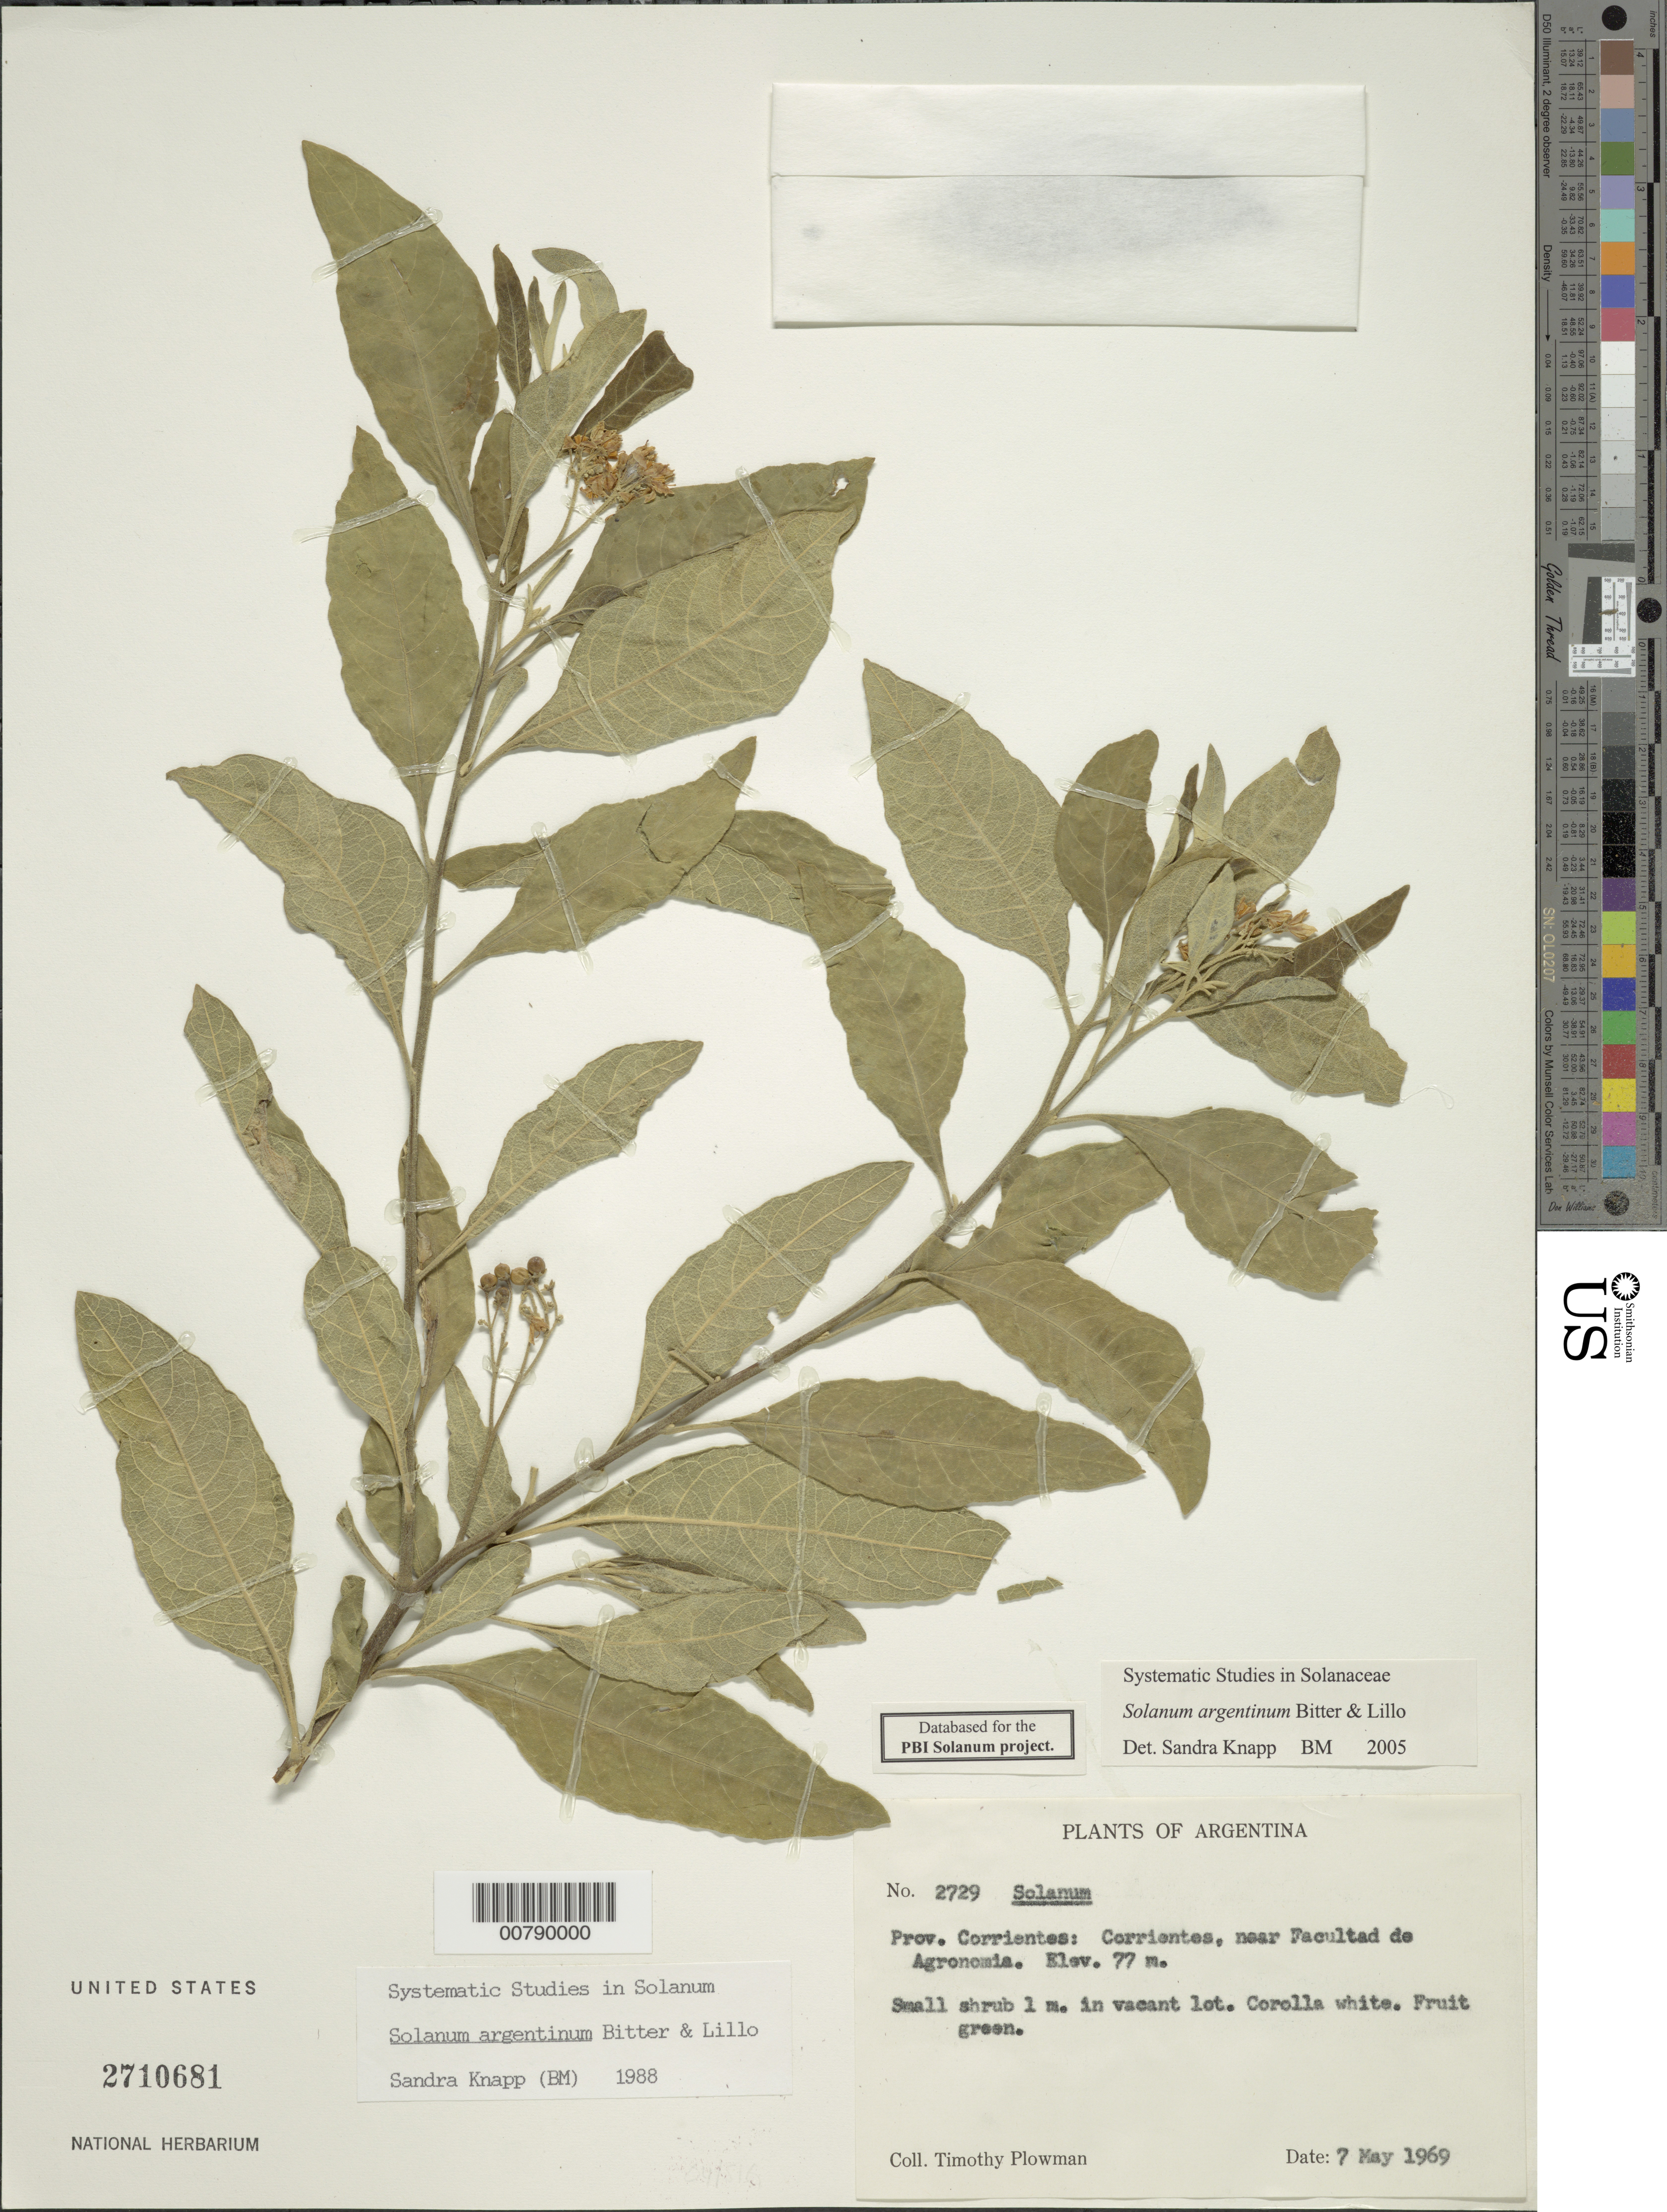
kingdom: Plantae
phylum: Tracheophyta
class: Magnoliopsida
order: Solanales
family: Solanaceae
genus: Solanum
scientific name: Solanum argentinum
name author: Bitter & Lillo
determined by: Knapp, S. D.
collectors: T. Plowman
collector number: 2729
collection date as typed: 7 May 1969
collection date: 1969-05-07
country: Argentina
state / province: Corrientes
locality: Corrientes, near Facultad de Agronomia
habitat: vacant lot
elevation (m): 77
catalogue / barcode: US 2710681